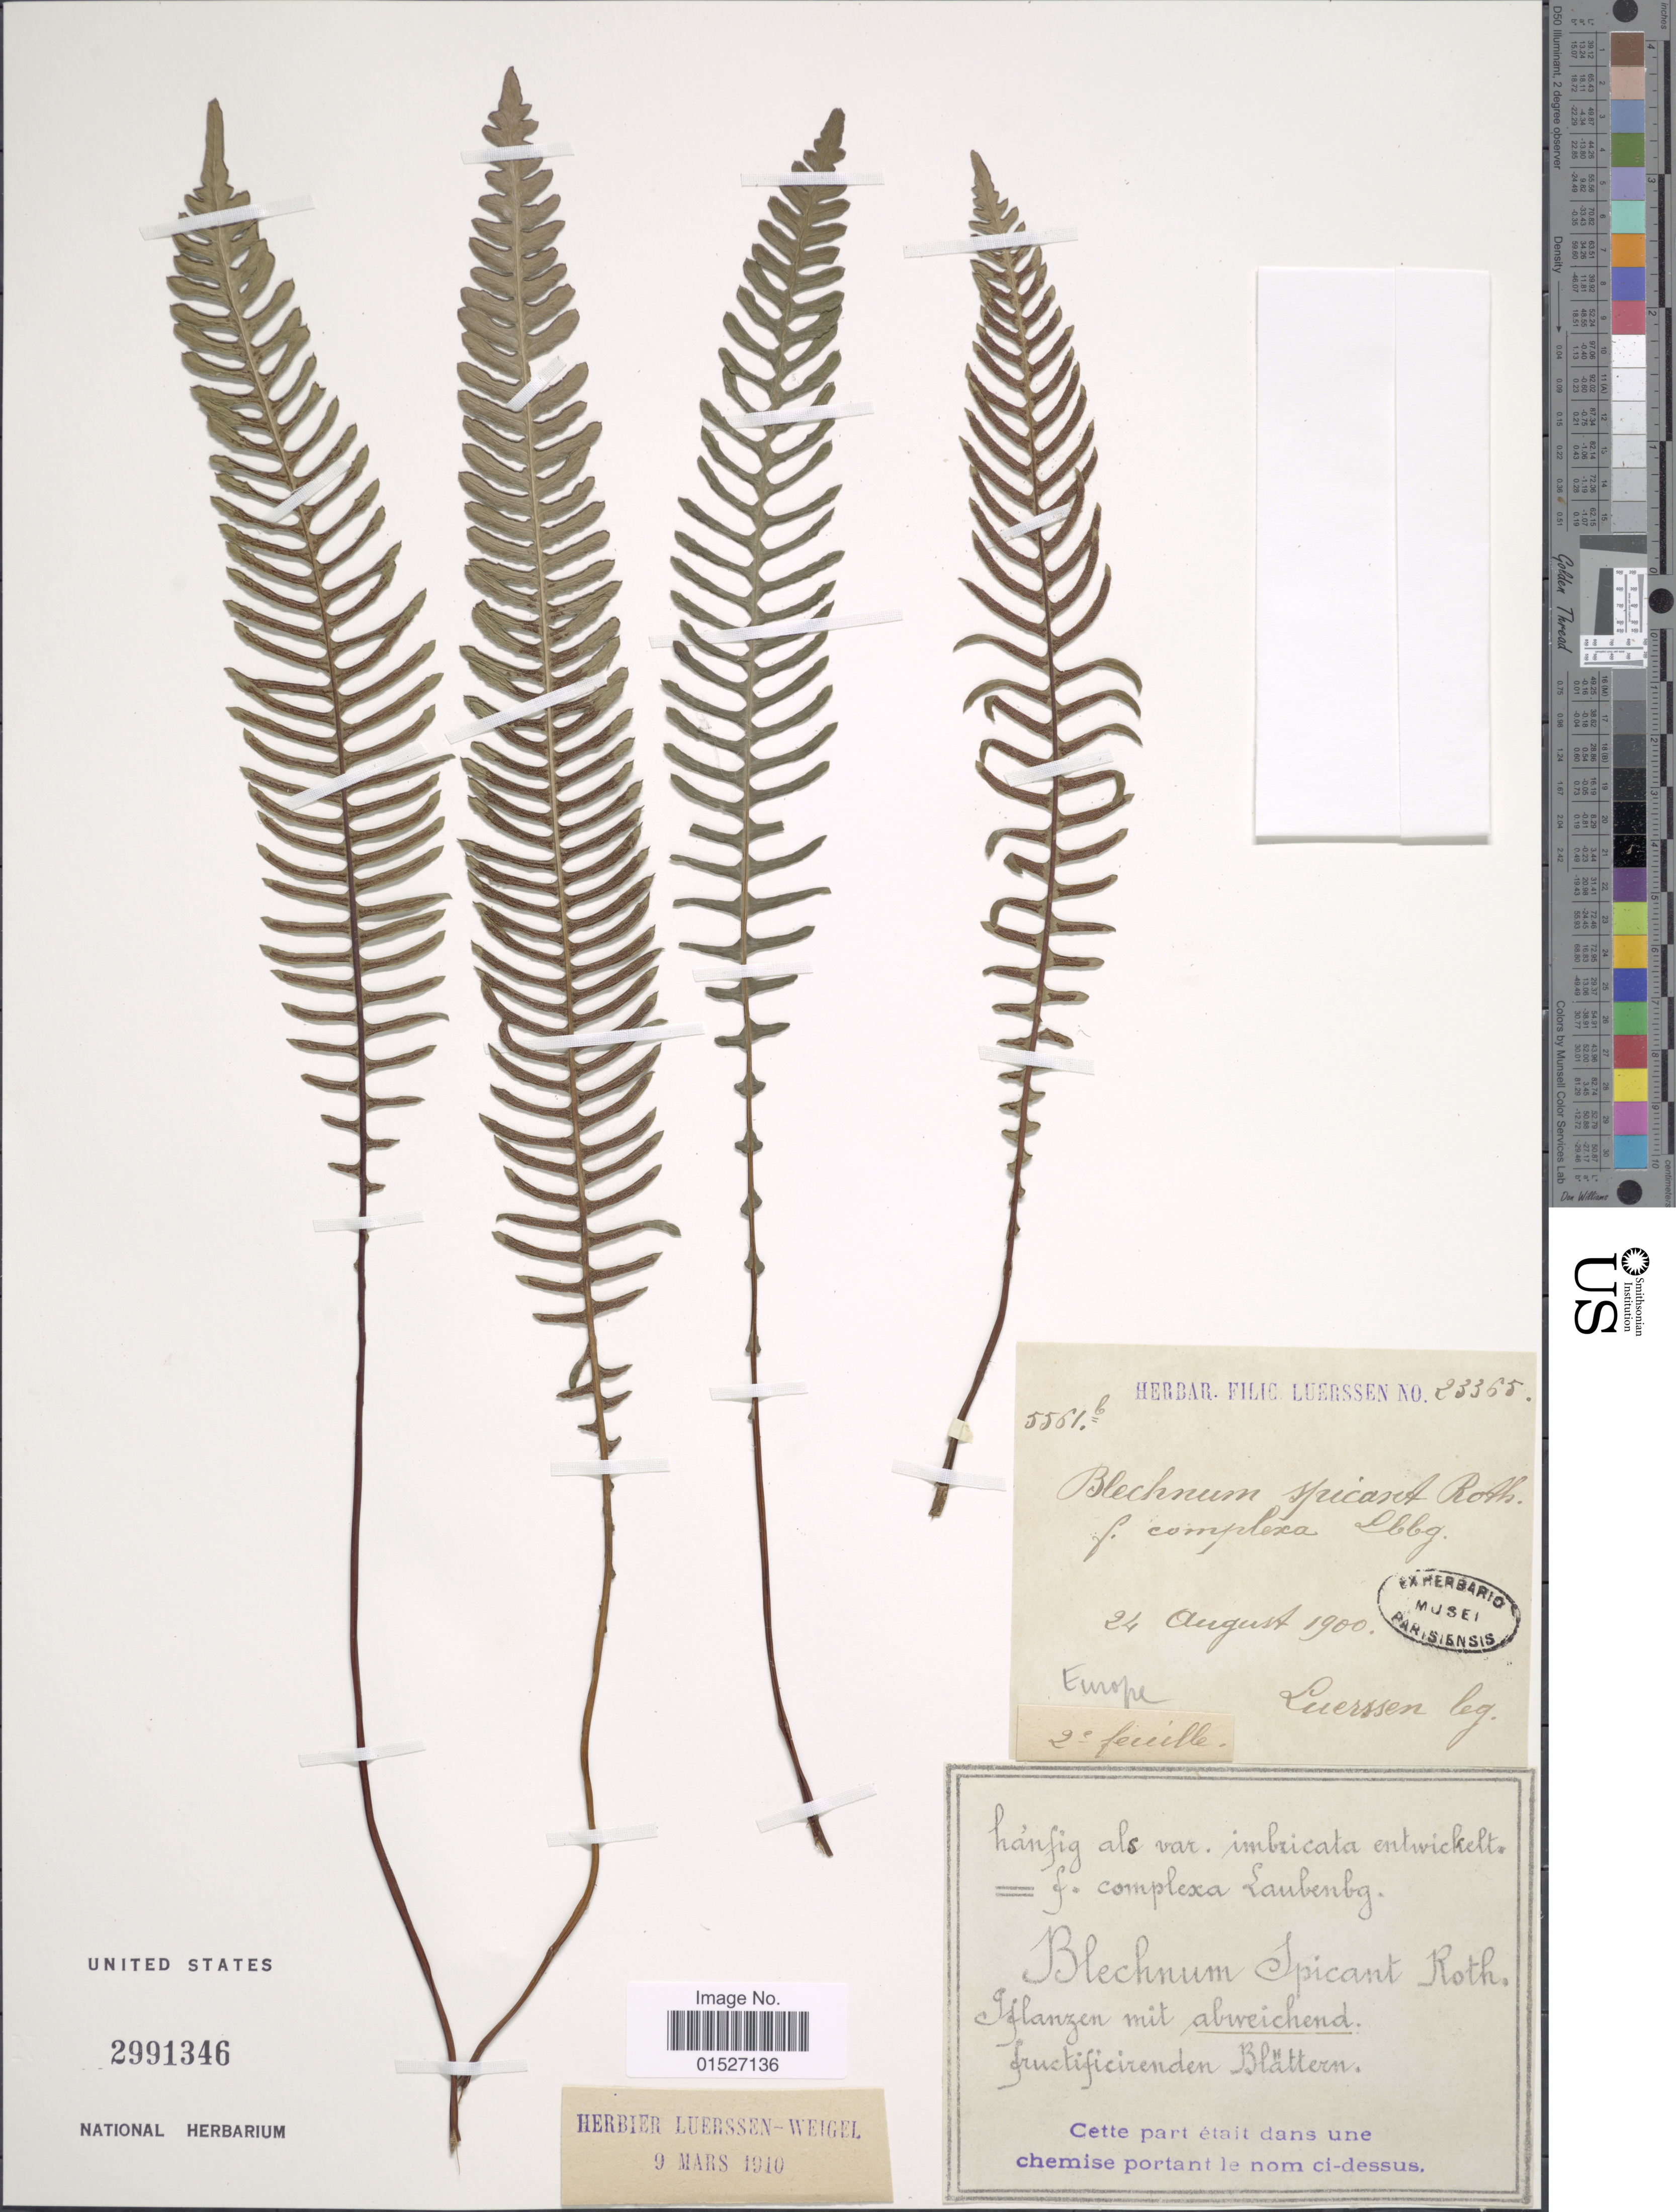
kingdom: Plantae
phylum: Tracheophyta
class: Polypodiopsida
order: Polypodiales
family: Blechnaceae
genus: Blechnum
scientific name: Blechnum spicant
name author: (L.) Sm.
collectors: Leurssen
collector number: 23365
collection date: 1900-08-24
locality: Europe.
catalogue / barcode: US 2991346